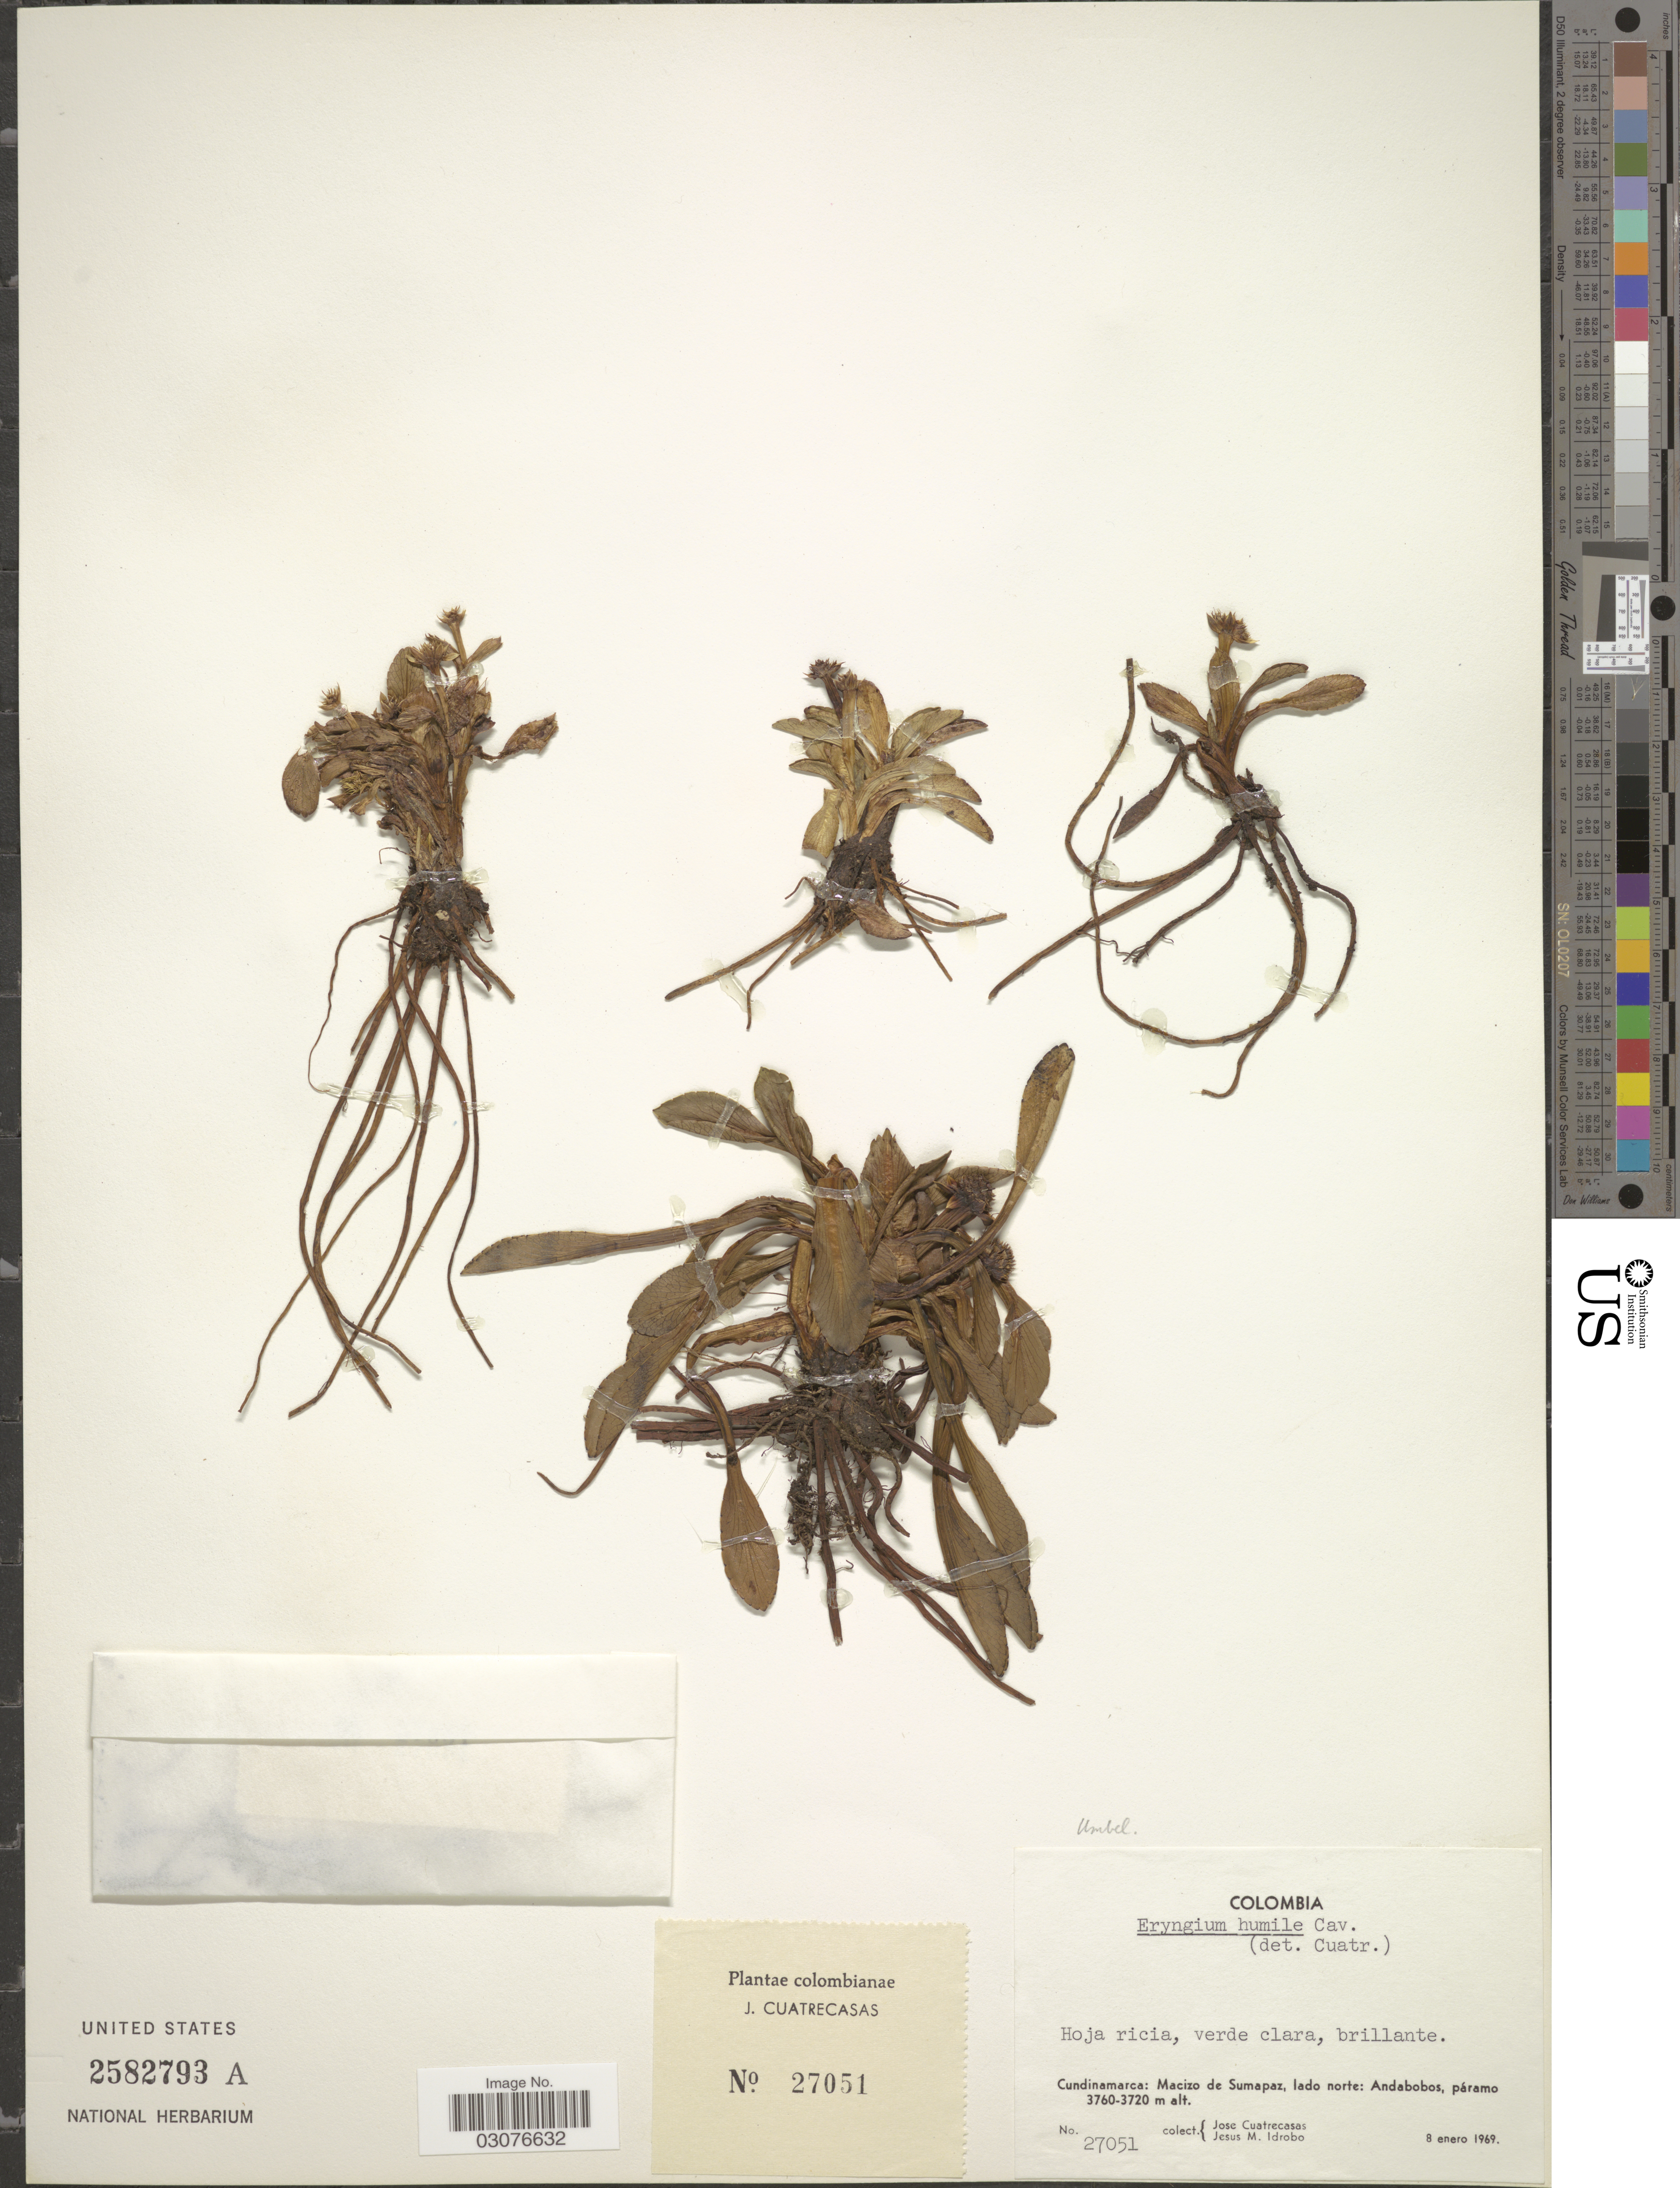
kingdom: Plantae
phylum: Tracheophyta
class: Magnoliopsida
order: Apiales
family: Apiaceae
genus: Eryngium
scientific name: Eryngium humile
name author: Cav.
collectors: J. Cuatrecasas & J. M. Idrobo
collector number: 27051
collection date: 1969-01-08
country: Colombia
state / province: Cundinamarca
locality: Macizo de Sumapas, lado norte: Andabobod, páramo.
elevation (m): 3720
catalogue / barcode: US 2582793A